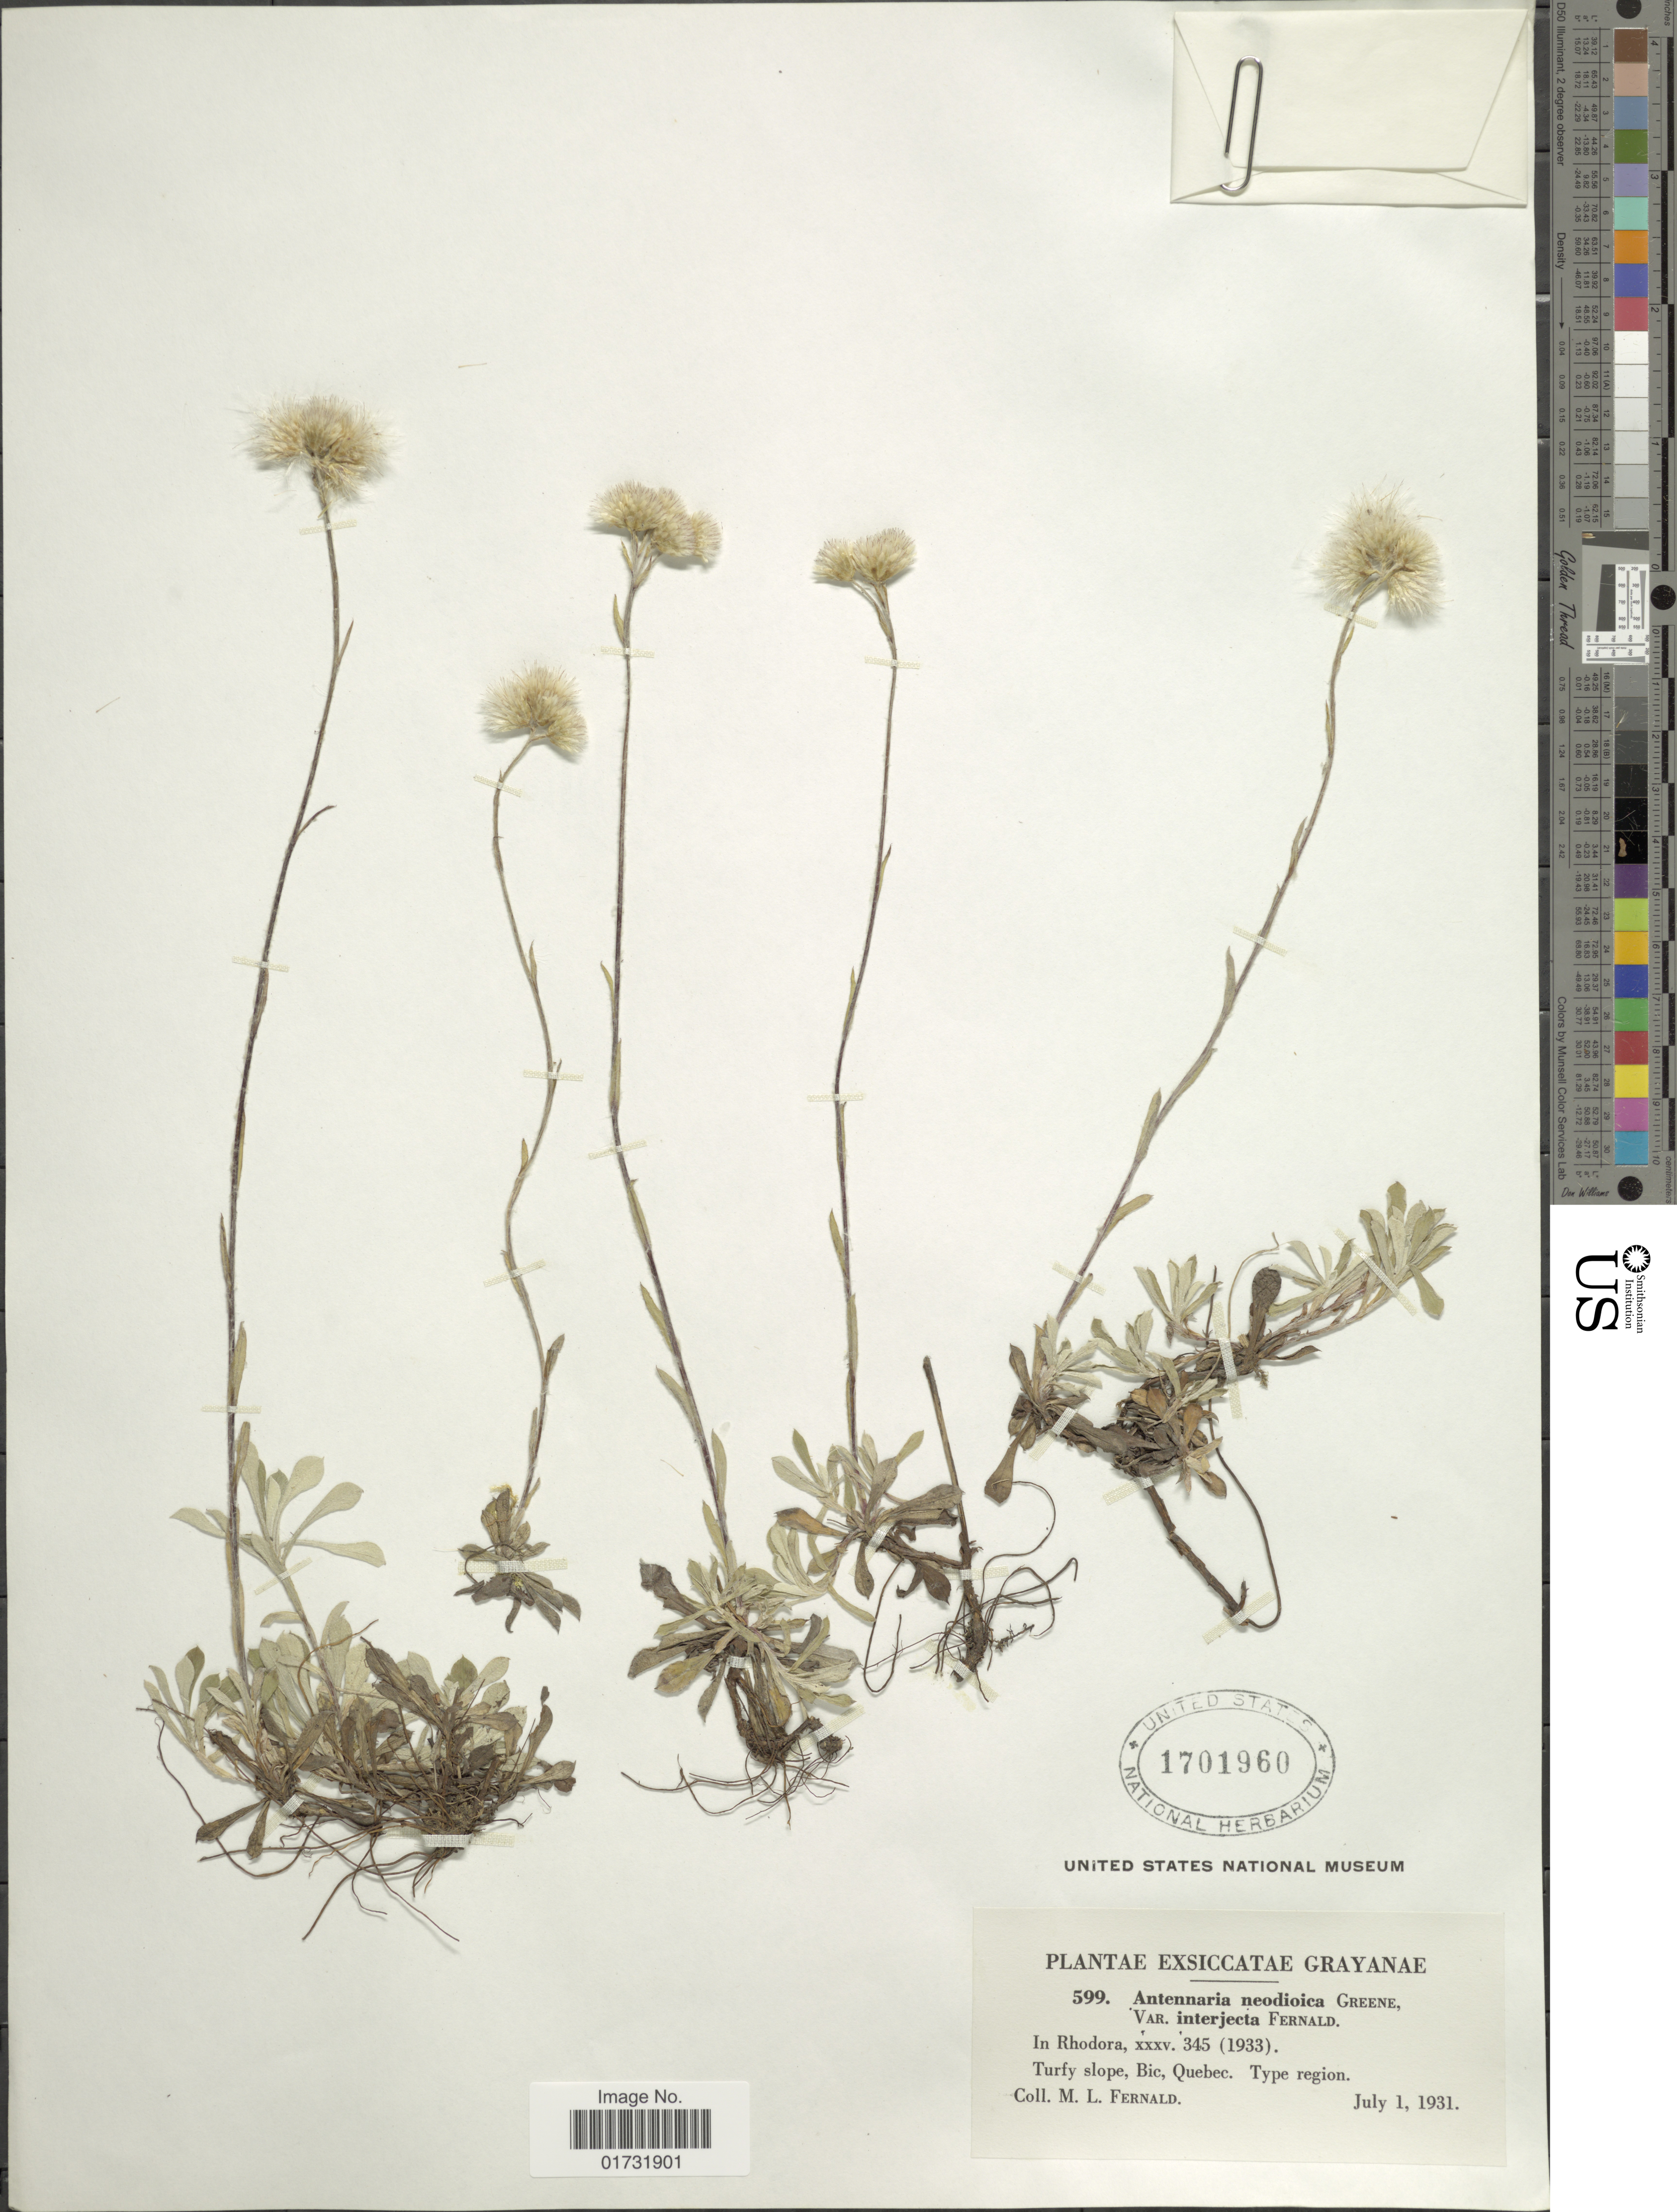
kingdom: Plantae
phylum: Tracheophyta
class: Magnoliopsida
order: Asterales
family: Asteraceae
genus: Antennaria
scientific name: Antennaria neodioica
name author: Greene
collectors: M. L. Fernald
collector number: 599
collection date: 1931-07-01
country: Canada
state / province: Quebec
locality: Bic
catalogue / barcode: US 1701960